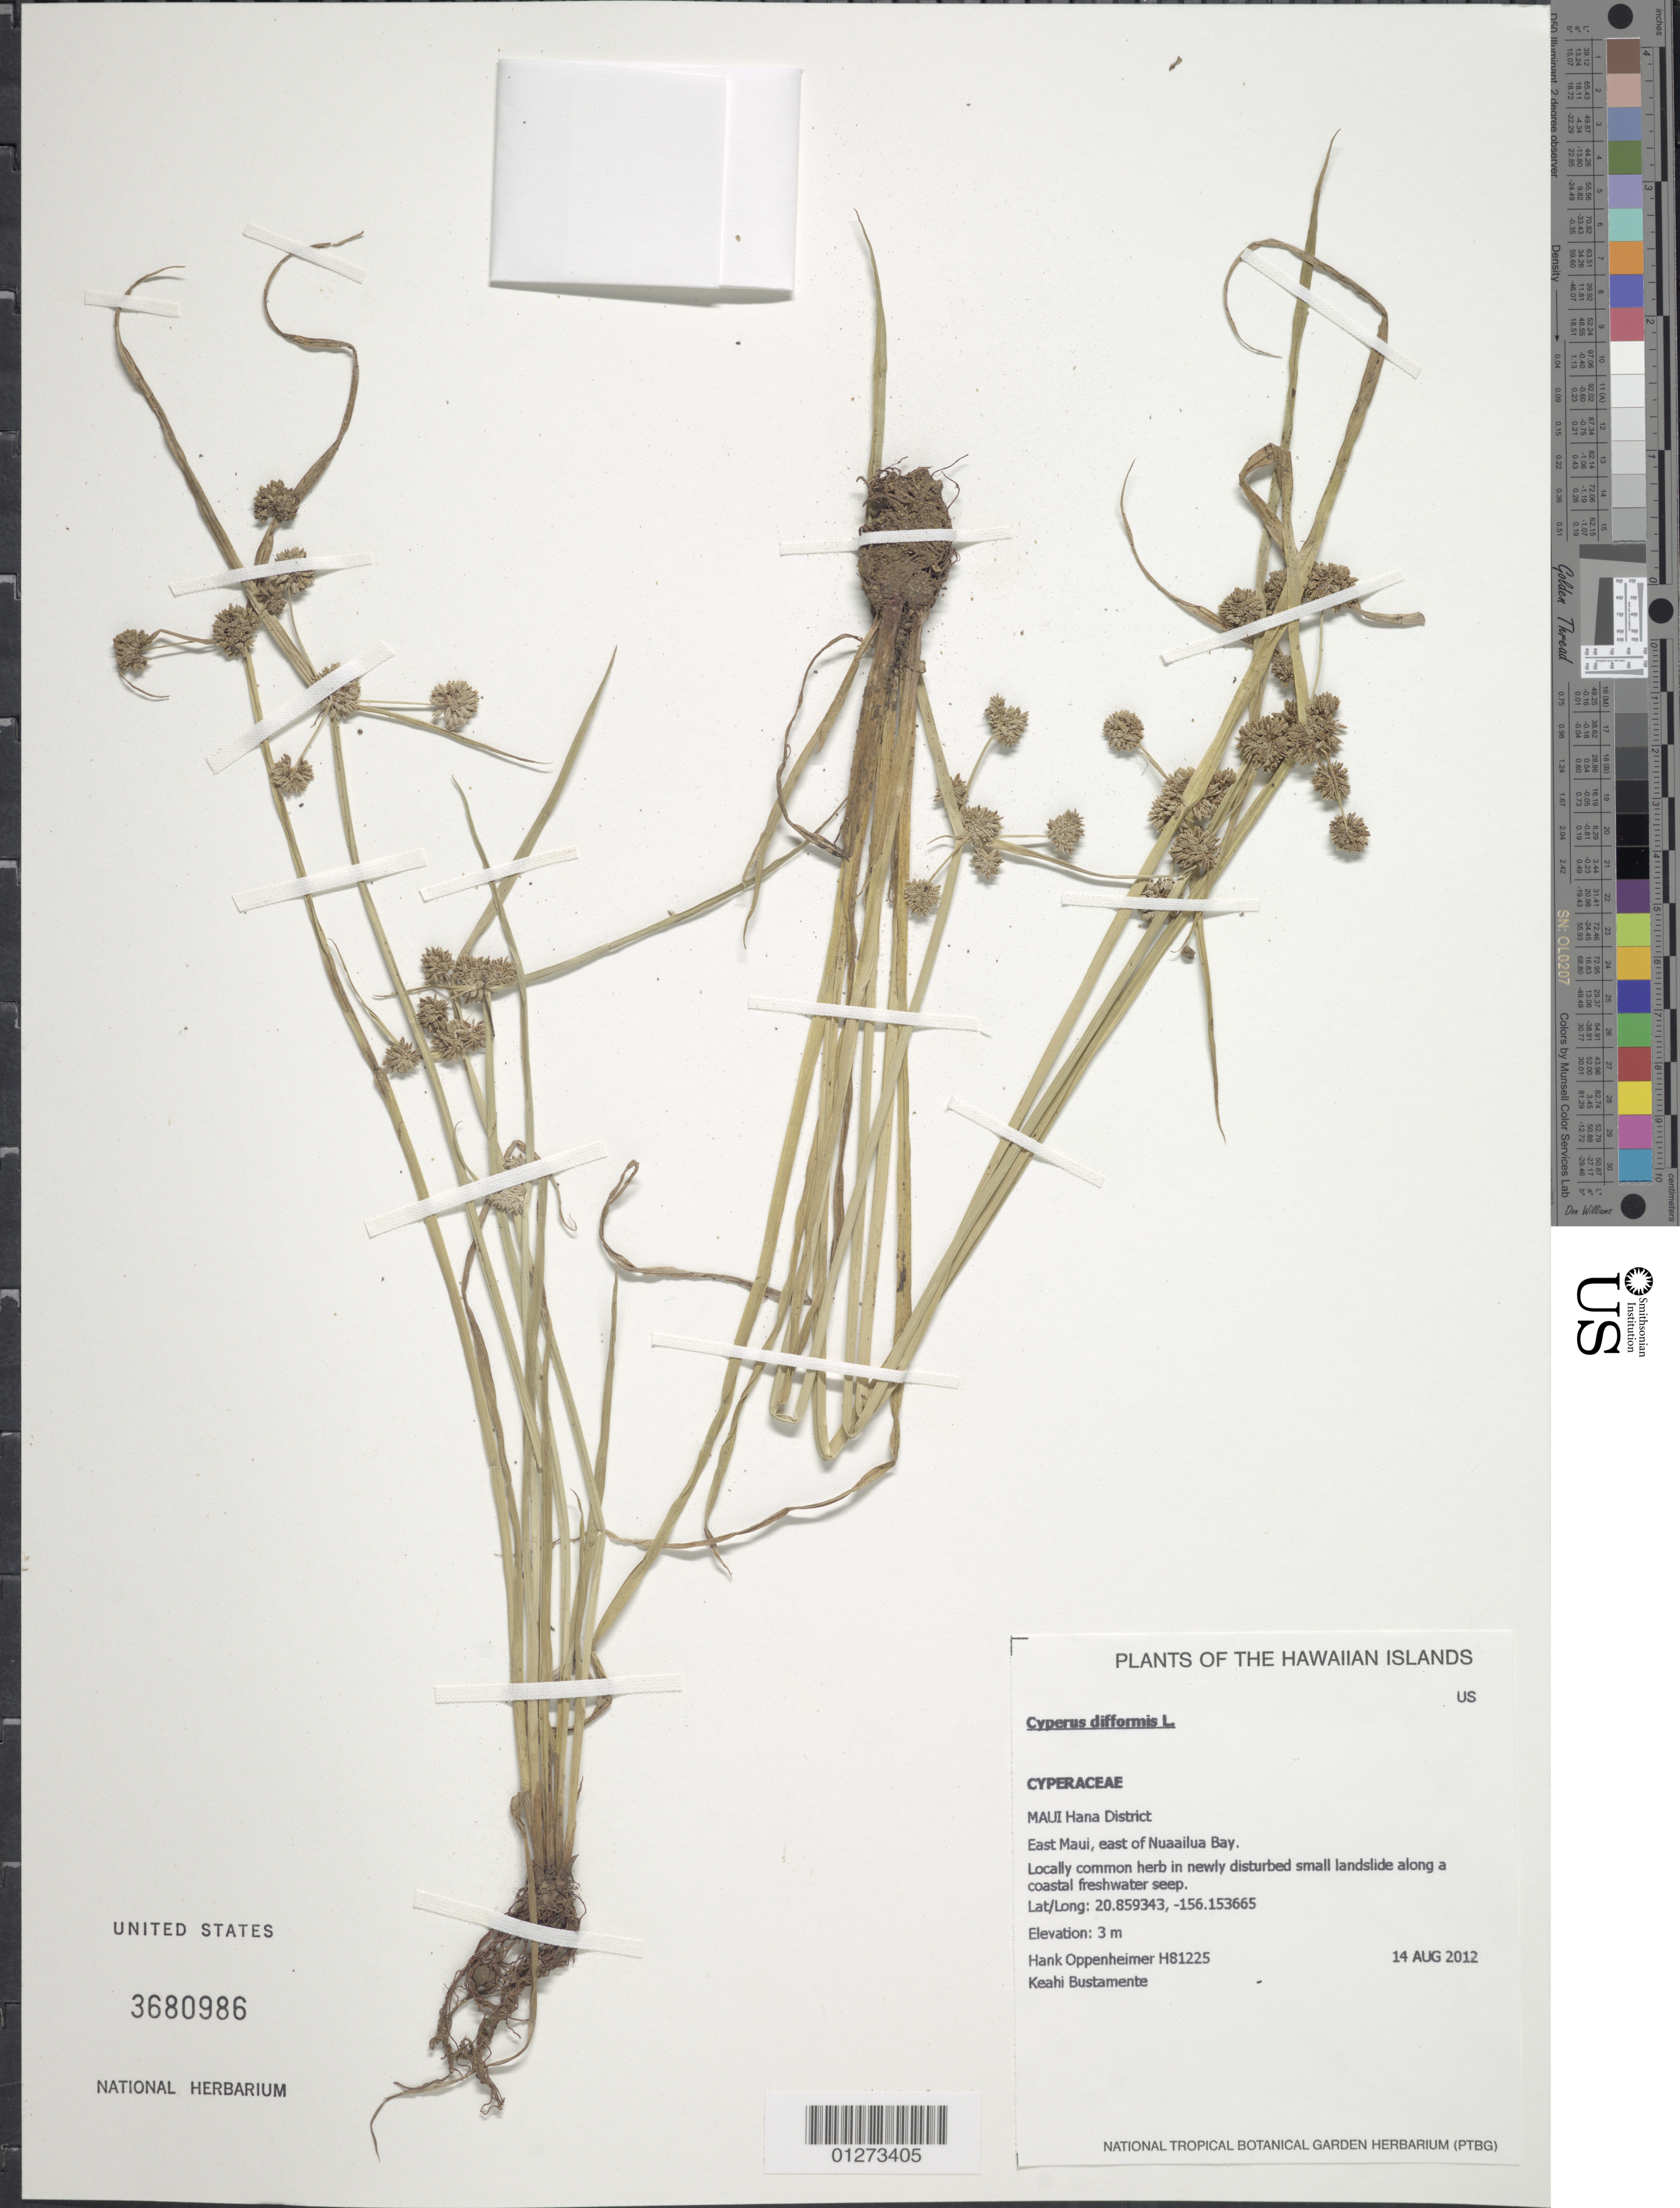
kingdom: Plantae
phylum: Tracheophyta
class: Liliopsida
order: Poales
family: Cyperaceae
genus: Cyperus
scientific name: Cyperus difformis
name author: L.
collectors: H. L. Oppenheimer & K. M. Bustamente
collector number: H81225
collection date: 2012-08-14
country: United States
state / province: Hawaii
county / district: Maui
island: Maui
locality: East Maui, Hamakua District, east of Nuaailua Bay.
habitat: Newly disturbed small landslide along a coastal freshwater seep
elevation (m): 3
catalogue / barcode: US 3680986